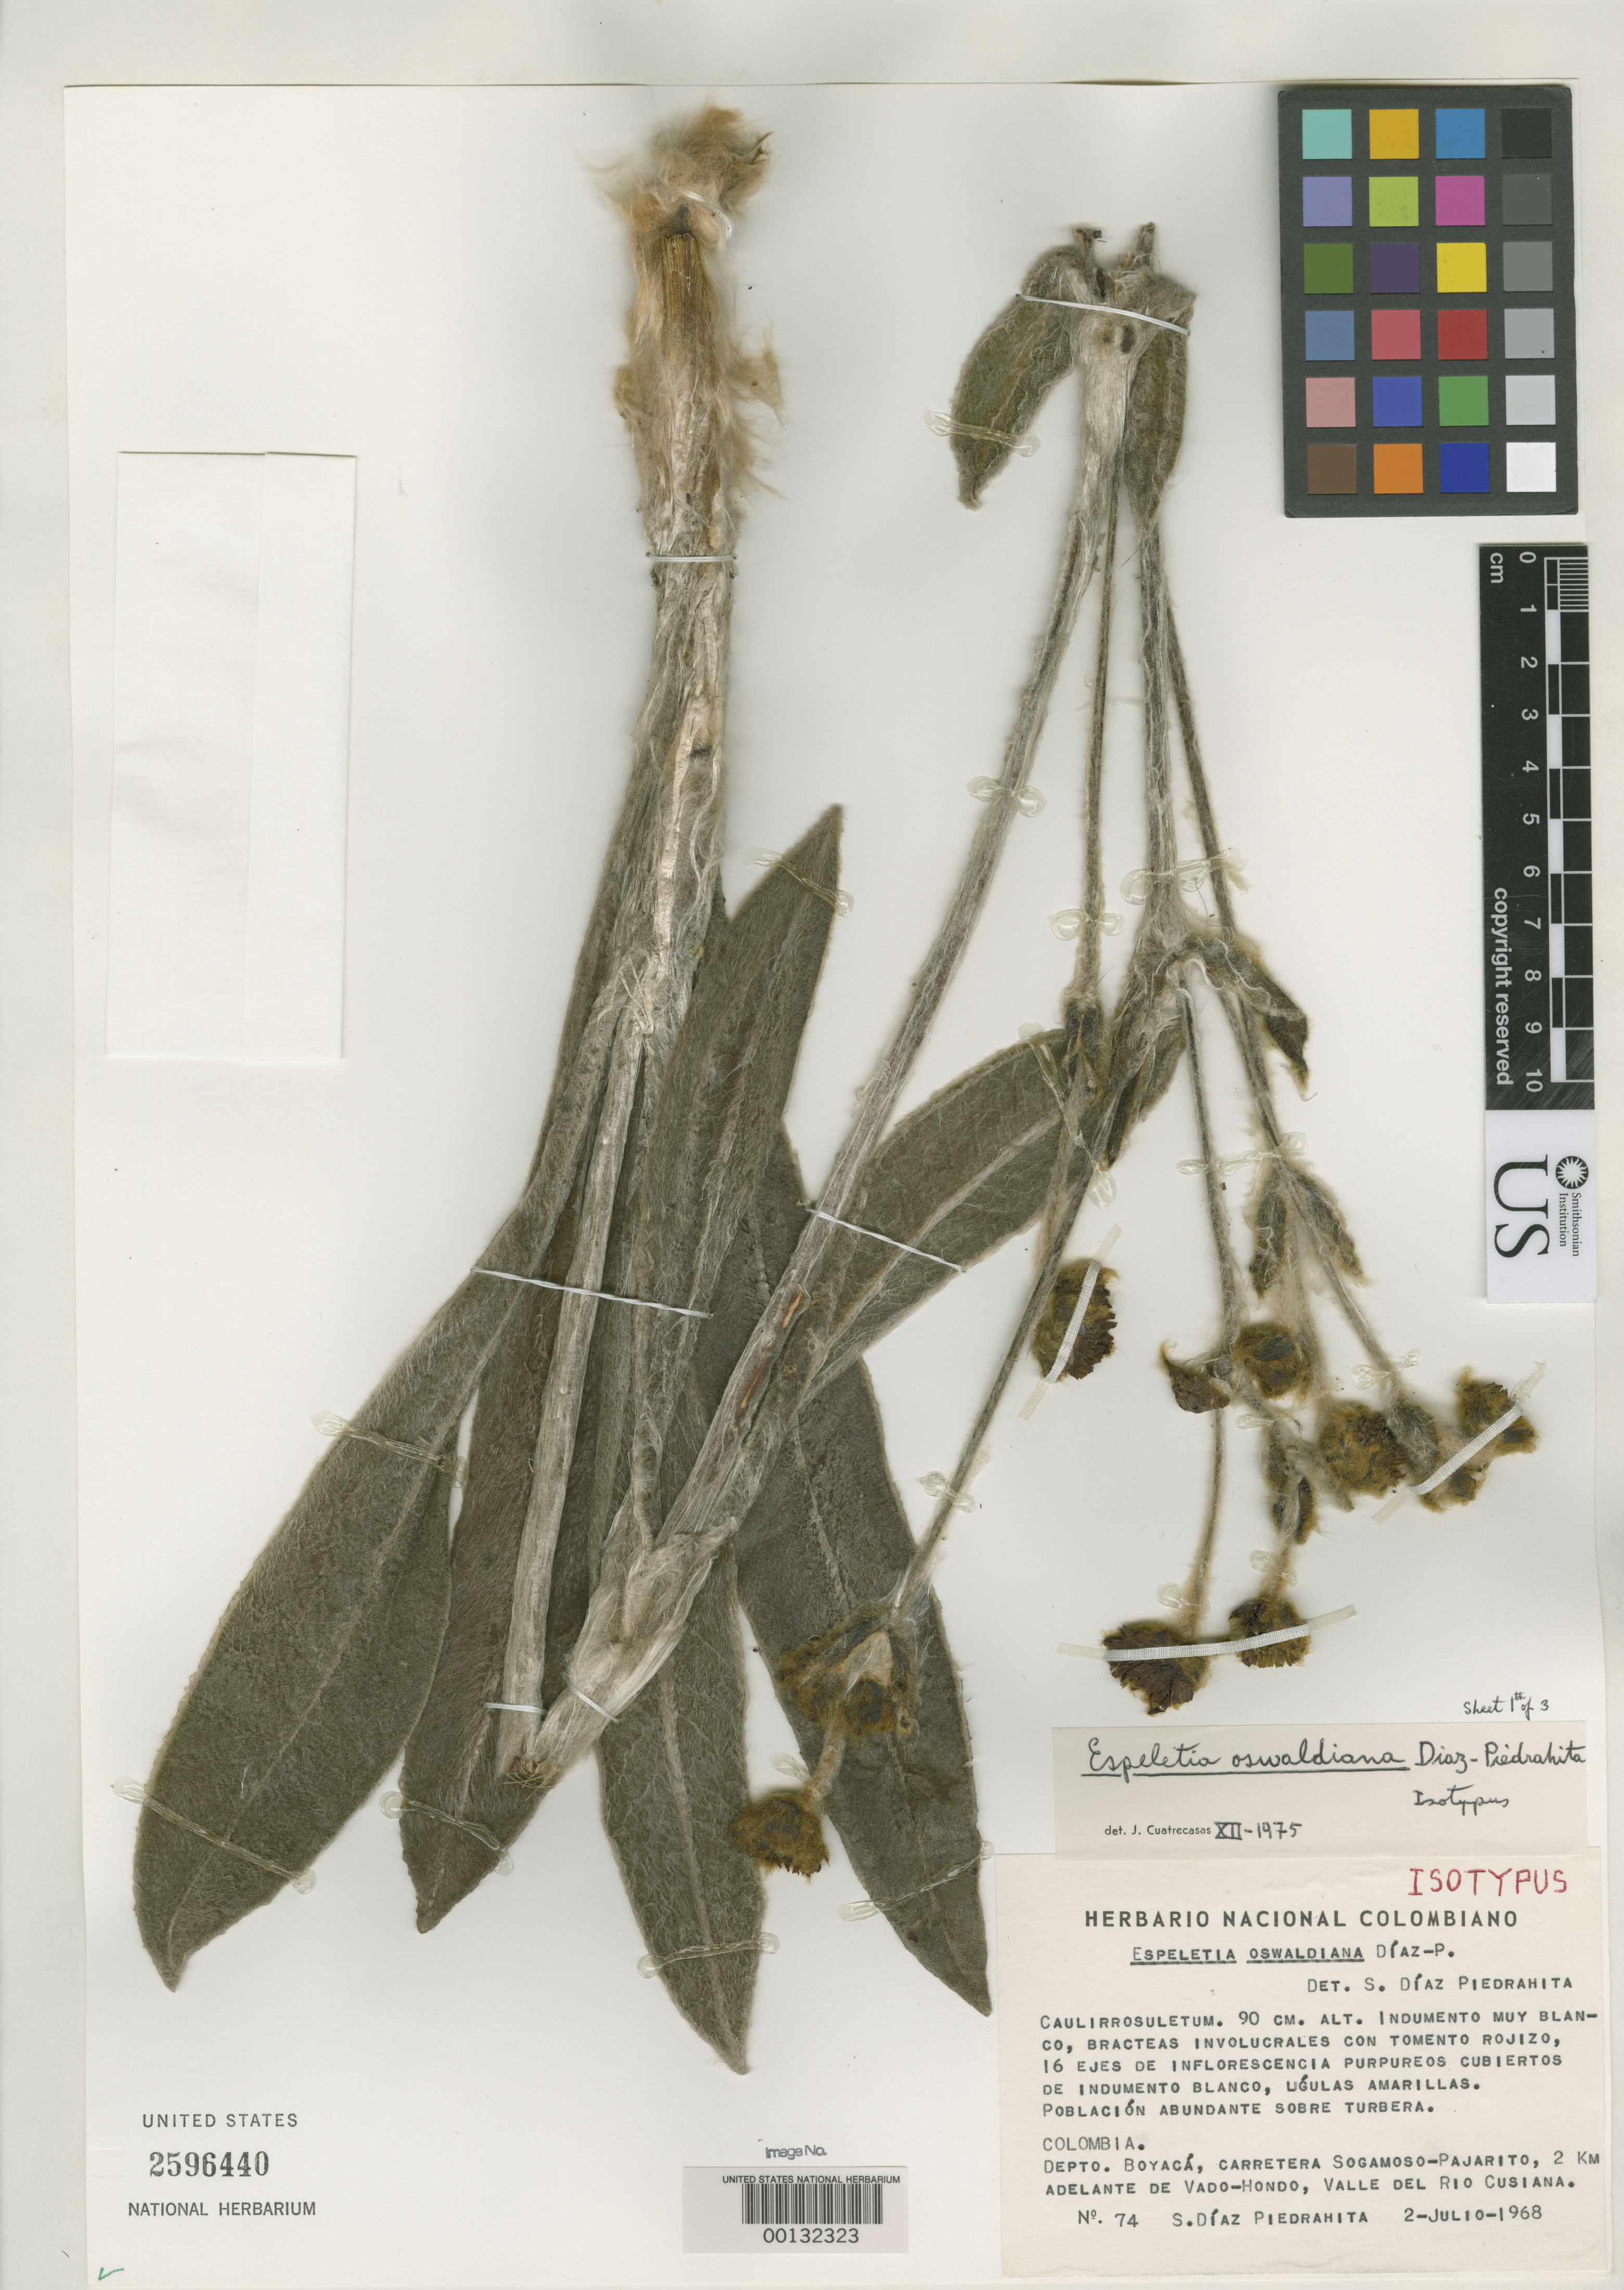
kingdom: Plantae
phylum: Tracheophyta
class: Magnoliopsida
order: Asterales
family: Asteraceae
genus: Espeletia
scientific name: Espeletia oswaldiana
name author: S. Díaz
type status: Isotype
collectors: S. Piedrahita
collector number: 74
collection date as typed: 02 Jul 1968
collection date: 1968-07-02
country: Colombia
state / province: Boyacá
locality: Carretera Sogamoso-Pajarito, 2 km Adelante de Vado-Hondo, Valle del Rio Cusiana. [Sogamoso-Pajarito Highway, 2 km ahead of Vado-Hondo, Valley of the Cusiana River.]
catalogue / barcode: US 2596440